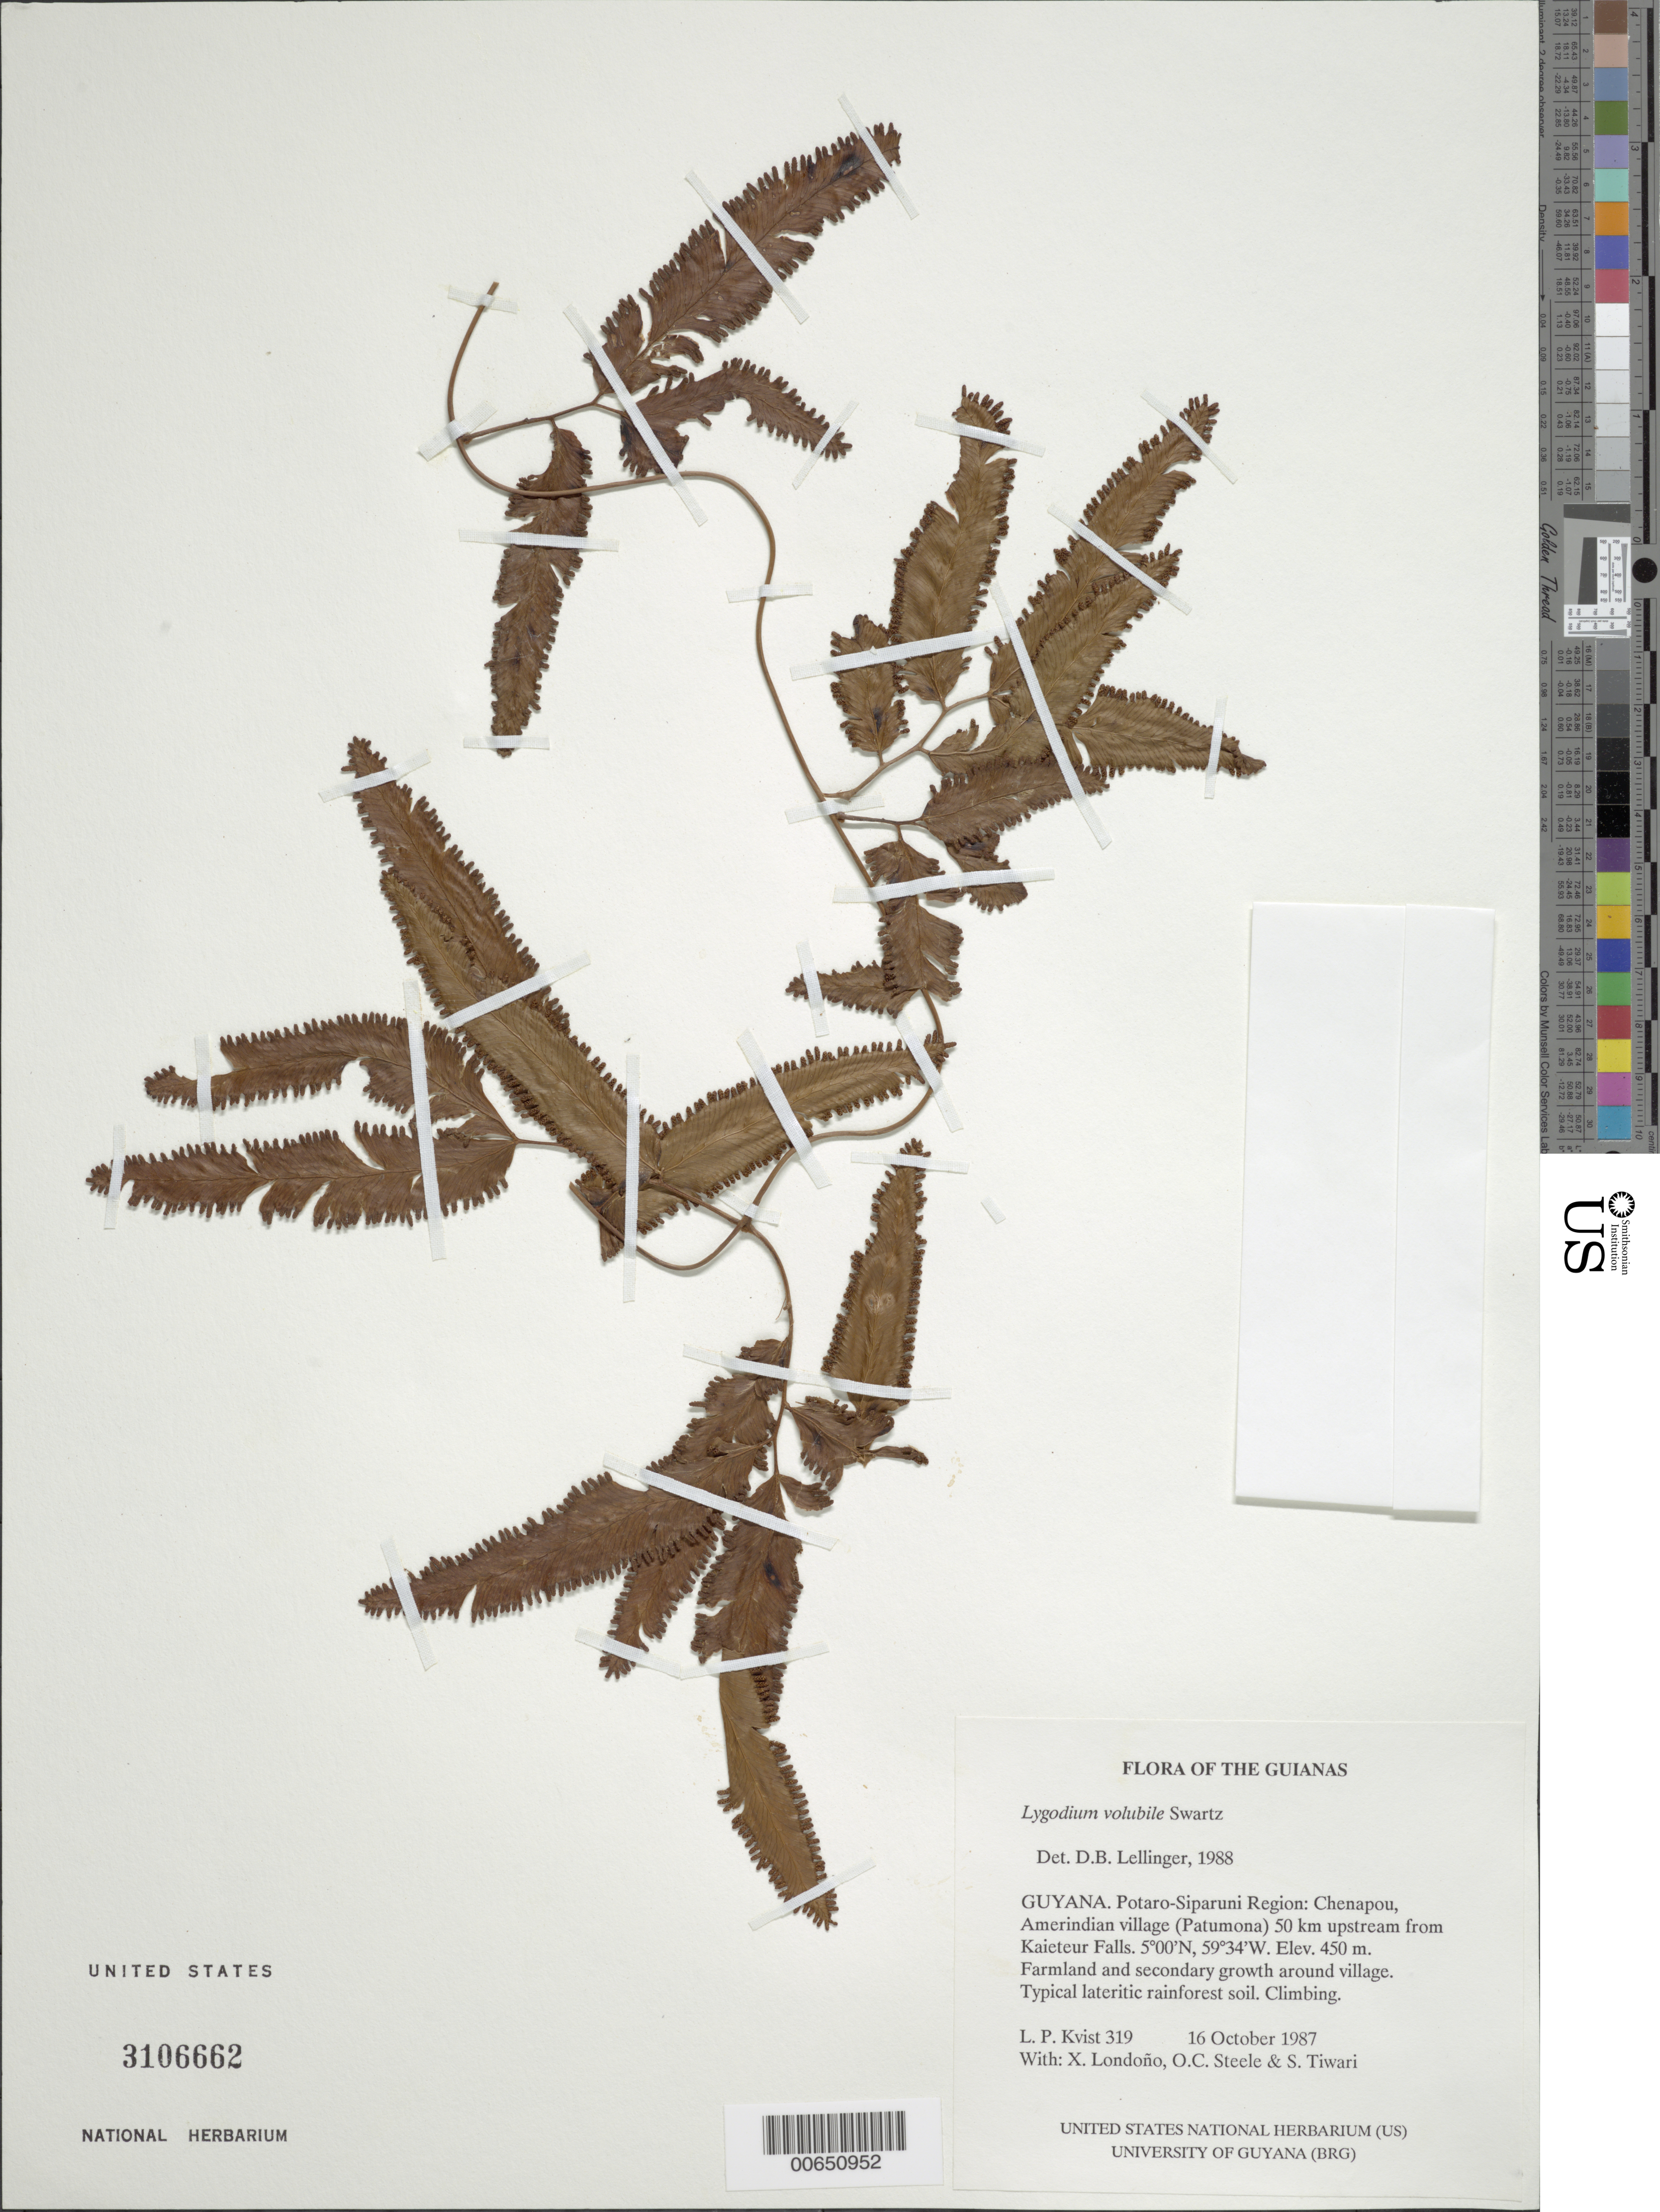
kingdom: Plantae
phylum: Tracheophyta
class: Polypodiopsida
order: Schizaeales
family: Lygodiaceae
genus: Lygodium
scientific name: Lygodium volubile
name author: Sw.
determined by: Lellinger, David B., (BOT), Smithsonian Institution - National Museum of Natural History (UNITED STATES)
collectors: L. P. Kvist, X. Londoño, O. C. Steele & S. Tiwari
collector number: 319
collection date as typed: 16 October 1987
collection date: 1987-10-16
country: Guyana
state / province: Potaro-Siparuni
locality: Chenapou, Amerindian village (Patumona) 50 km upstream from Kaieteur Falls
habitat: Farmland and secondary growth around village. Typical lateritic rainforest soil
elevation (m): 450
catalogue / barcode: US 3106662